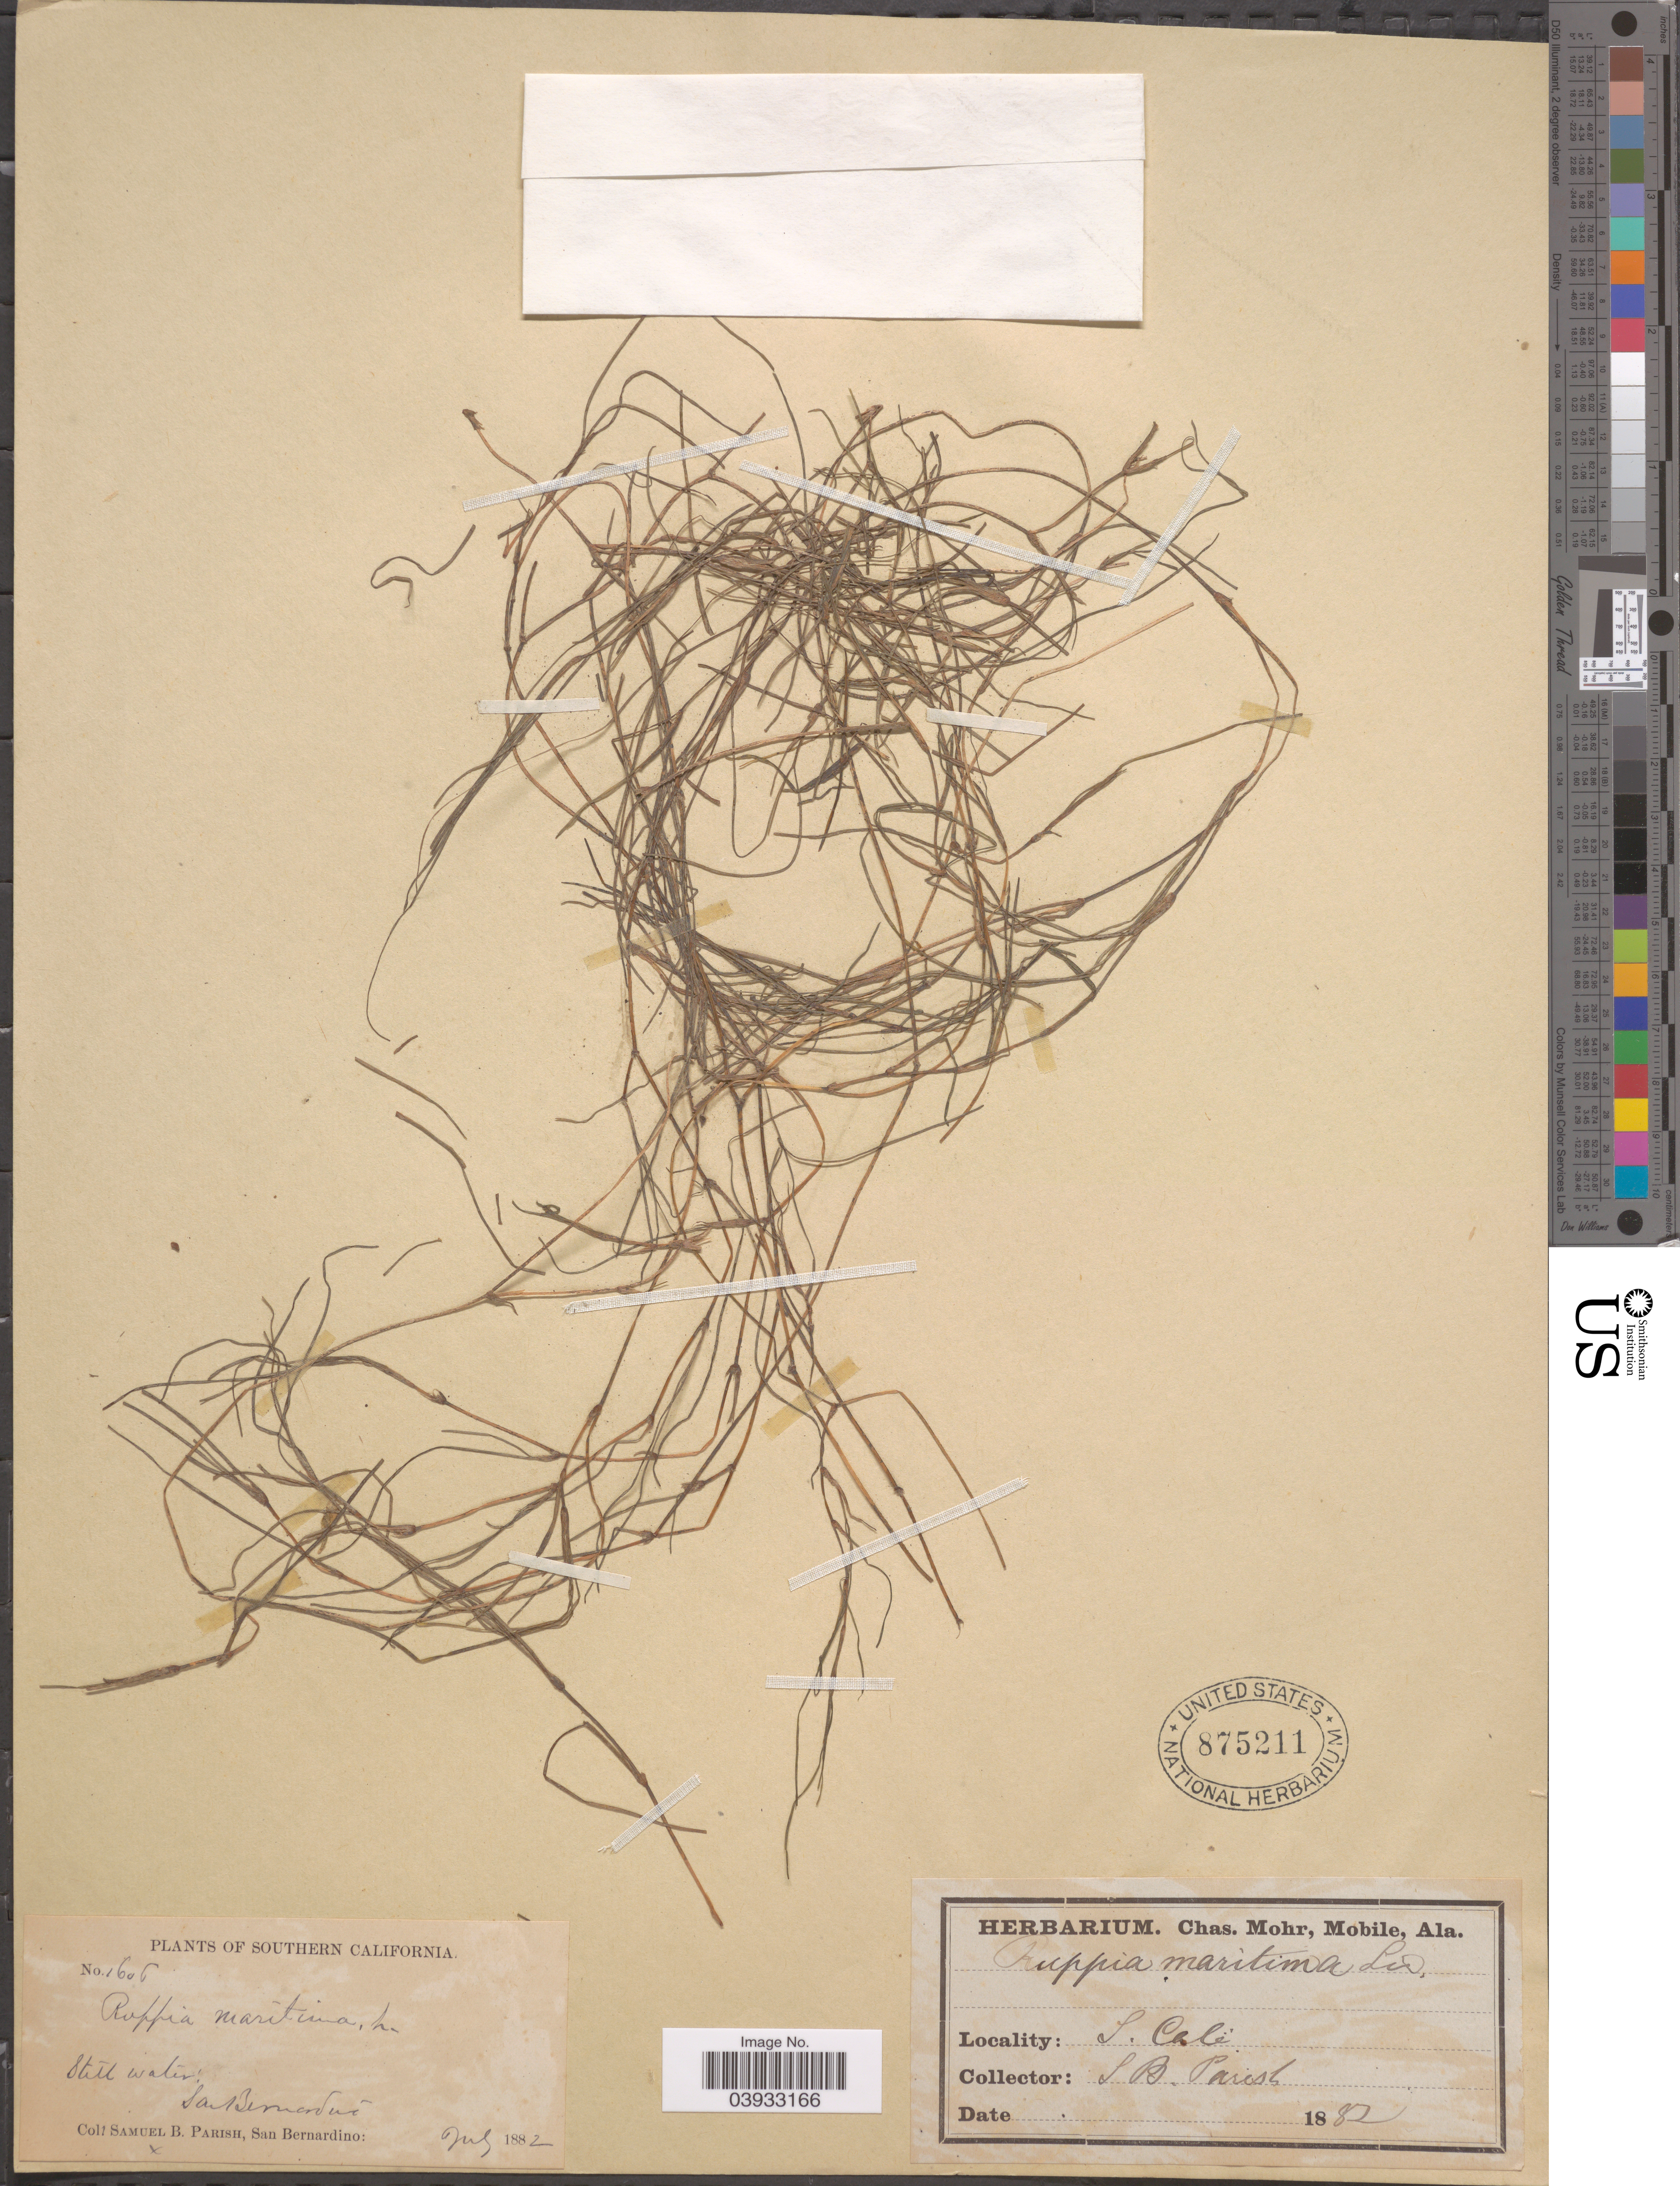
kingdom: Plantae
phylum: Tracheophyta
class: Liliopsida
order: Alismatales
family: Ruppiaceae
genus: Ruppia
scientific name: Ruppia maritima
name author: L.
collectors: S. B. Parish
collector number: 1606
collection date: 1882-07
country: United States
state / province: California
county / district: San Bernardino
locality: Southern California. Still water; San Bernardino.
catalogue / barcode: US 875211